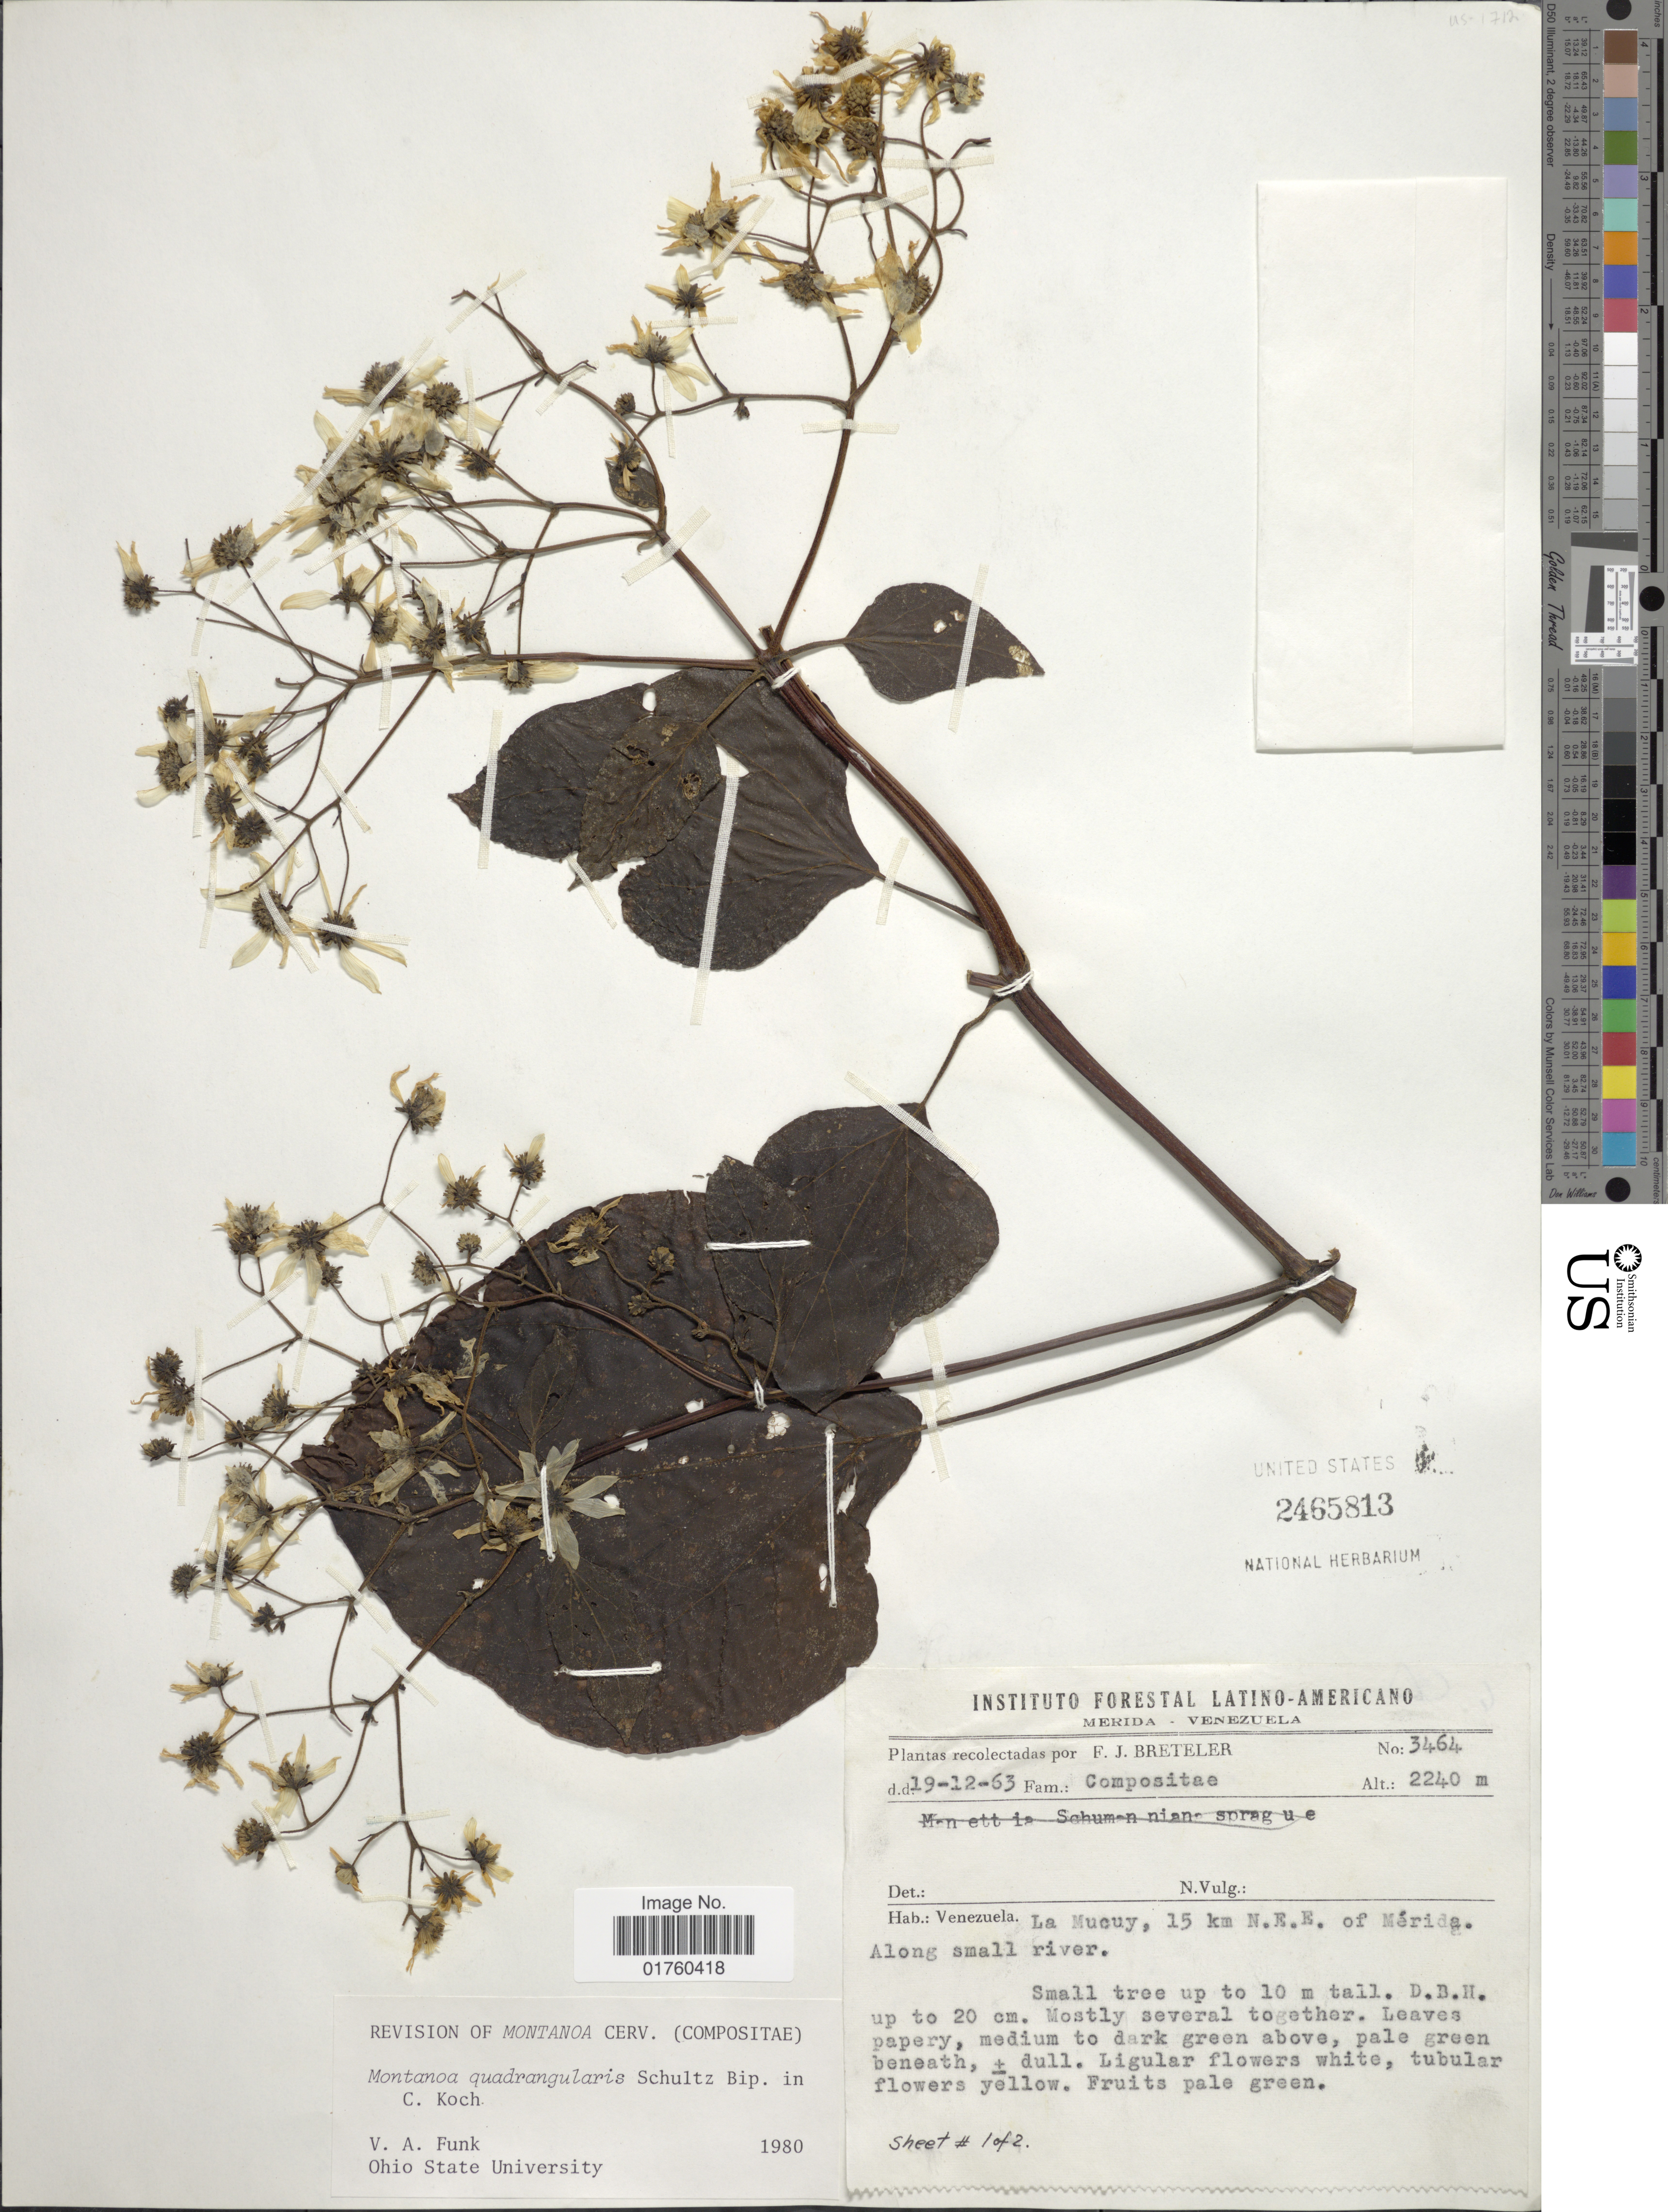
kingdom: Plantae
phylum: Tracheophyta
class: Magnoliopsida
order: Asterales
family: Asteraceae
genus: Montanoa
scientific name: Montanoa quadrangularis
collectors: F. J. Breteler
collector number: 3464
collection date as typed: Transcribed d/m/y: 19/12/63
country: Venezuela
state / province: Mérida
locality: La Mucuy, 15 km N.E.E. of Merida. Along small river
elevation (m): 2240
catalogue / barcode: US 2465813